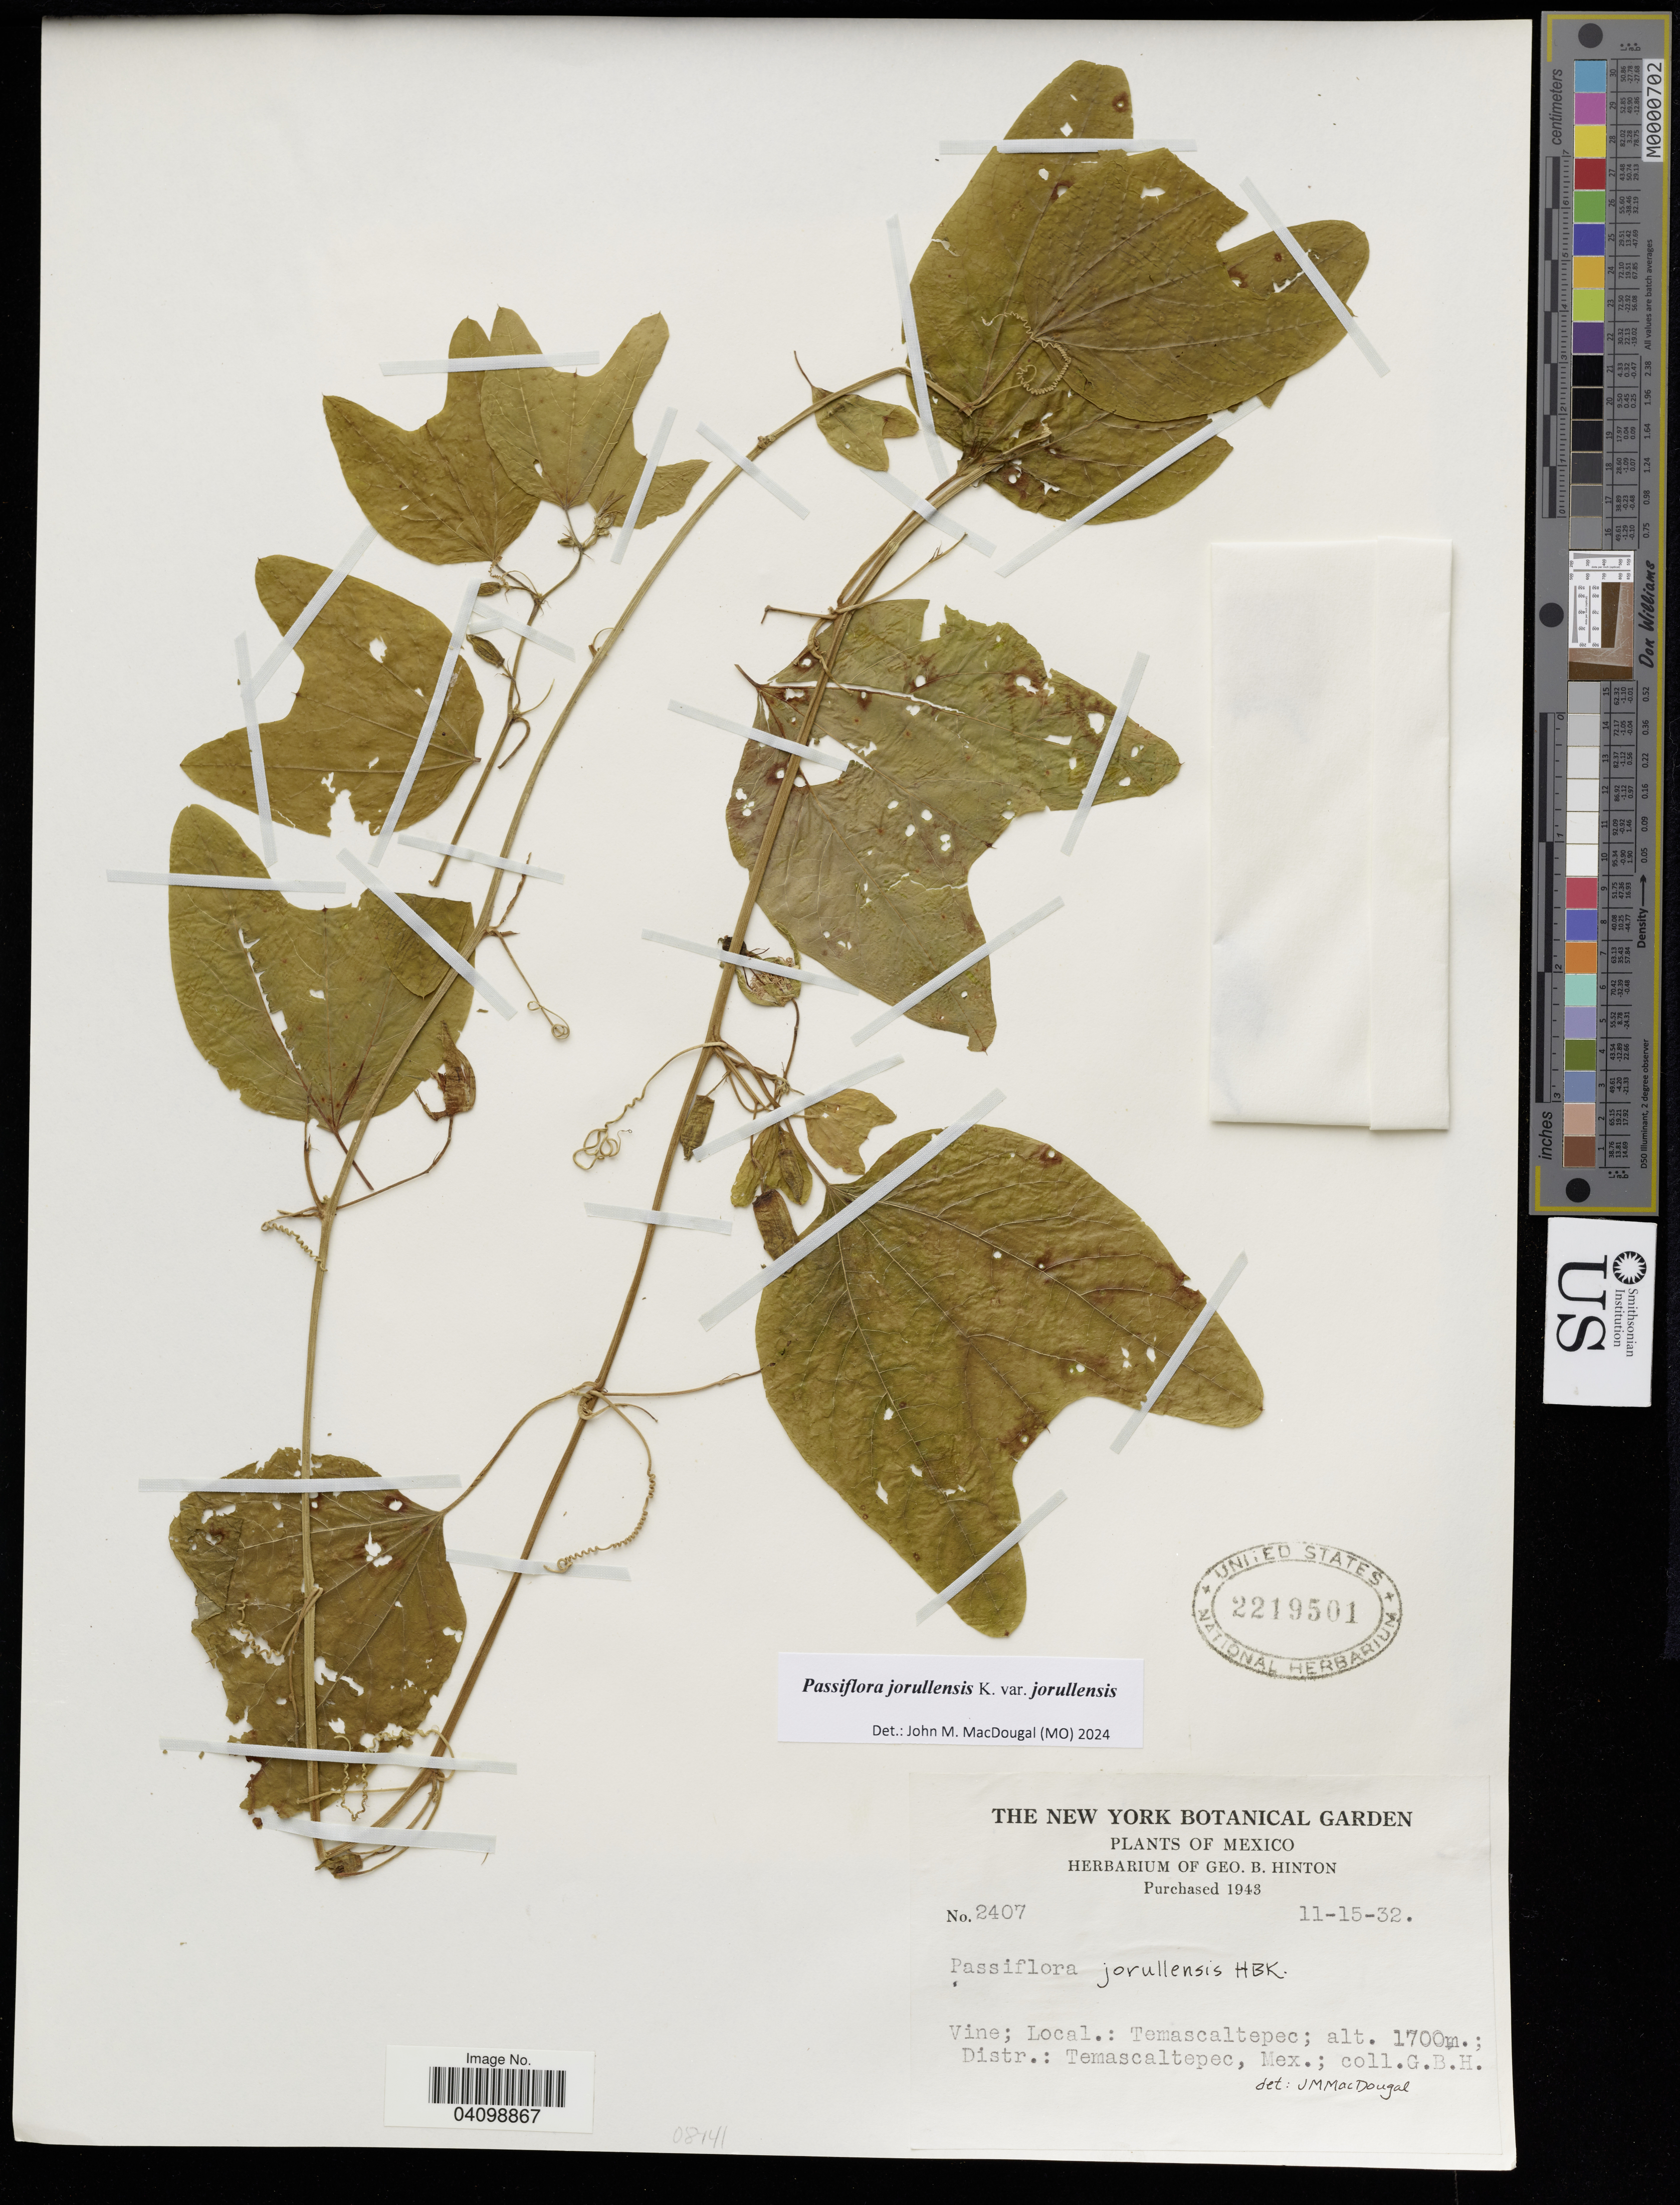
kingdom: Plantae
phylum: Tracheophyta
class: Magnoliopsida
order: Malpighiales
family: Passifloraceae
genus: Passiflora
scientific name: Passiflora jorullensis var. jorullensis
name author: Kunth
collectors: G. B. Hinton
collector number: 2407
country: Mexico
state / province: México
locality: Temascaltepec; Distr.: Temascaltepec.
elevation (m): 1700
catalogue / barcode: US 2219501